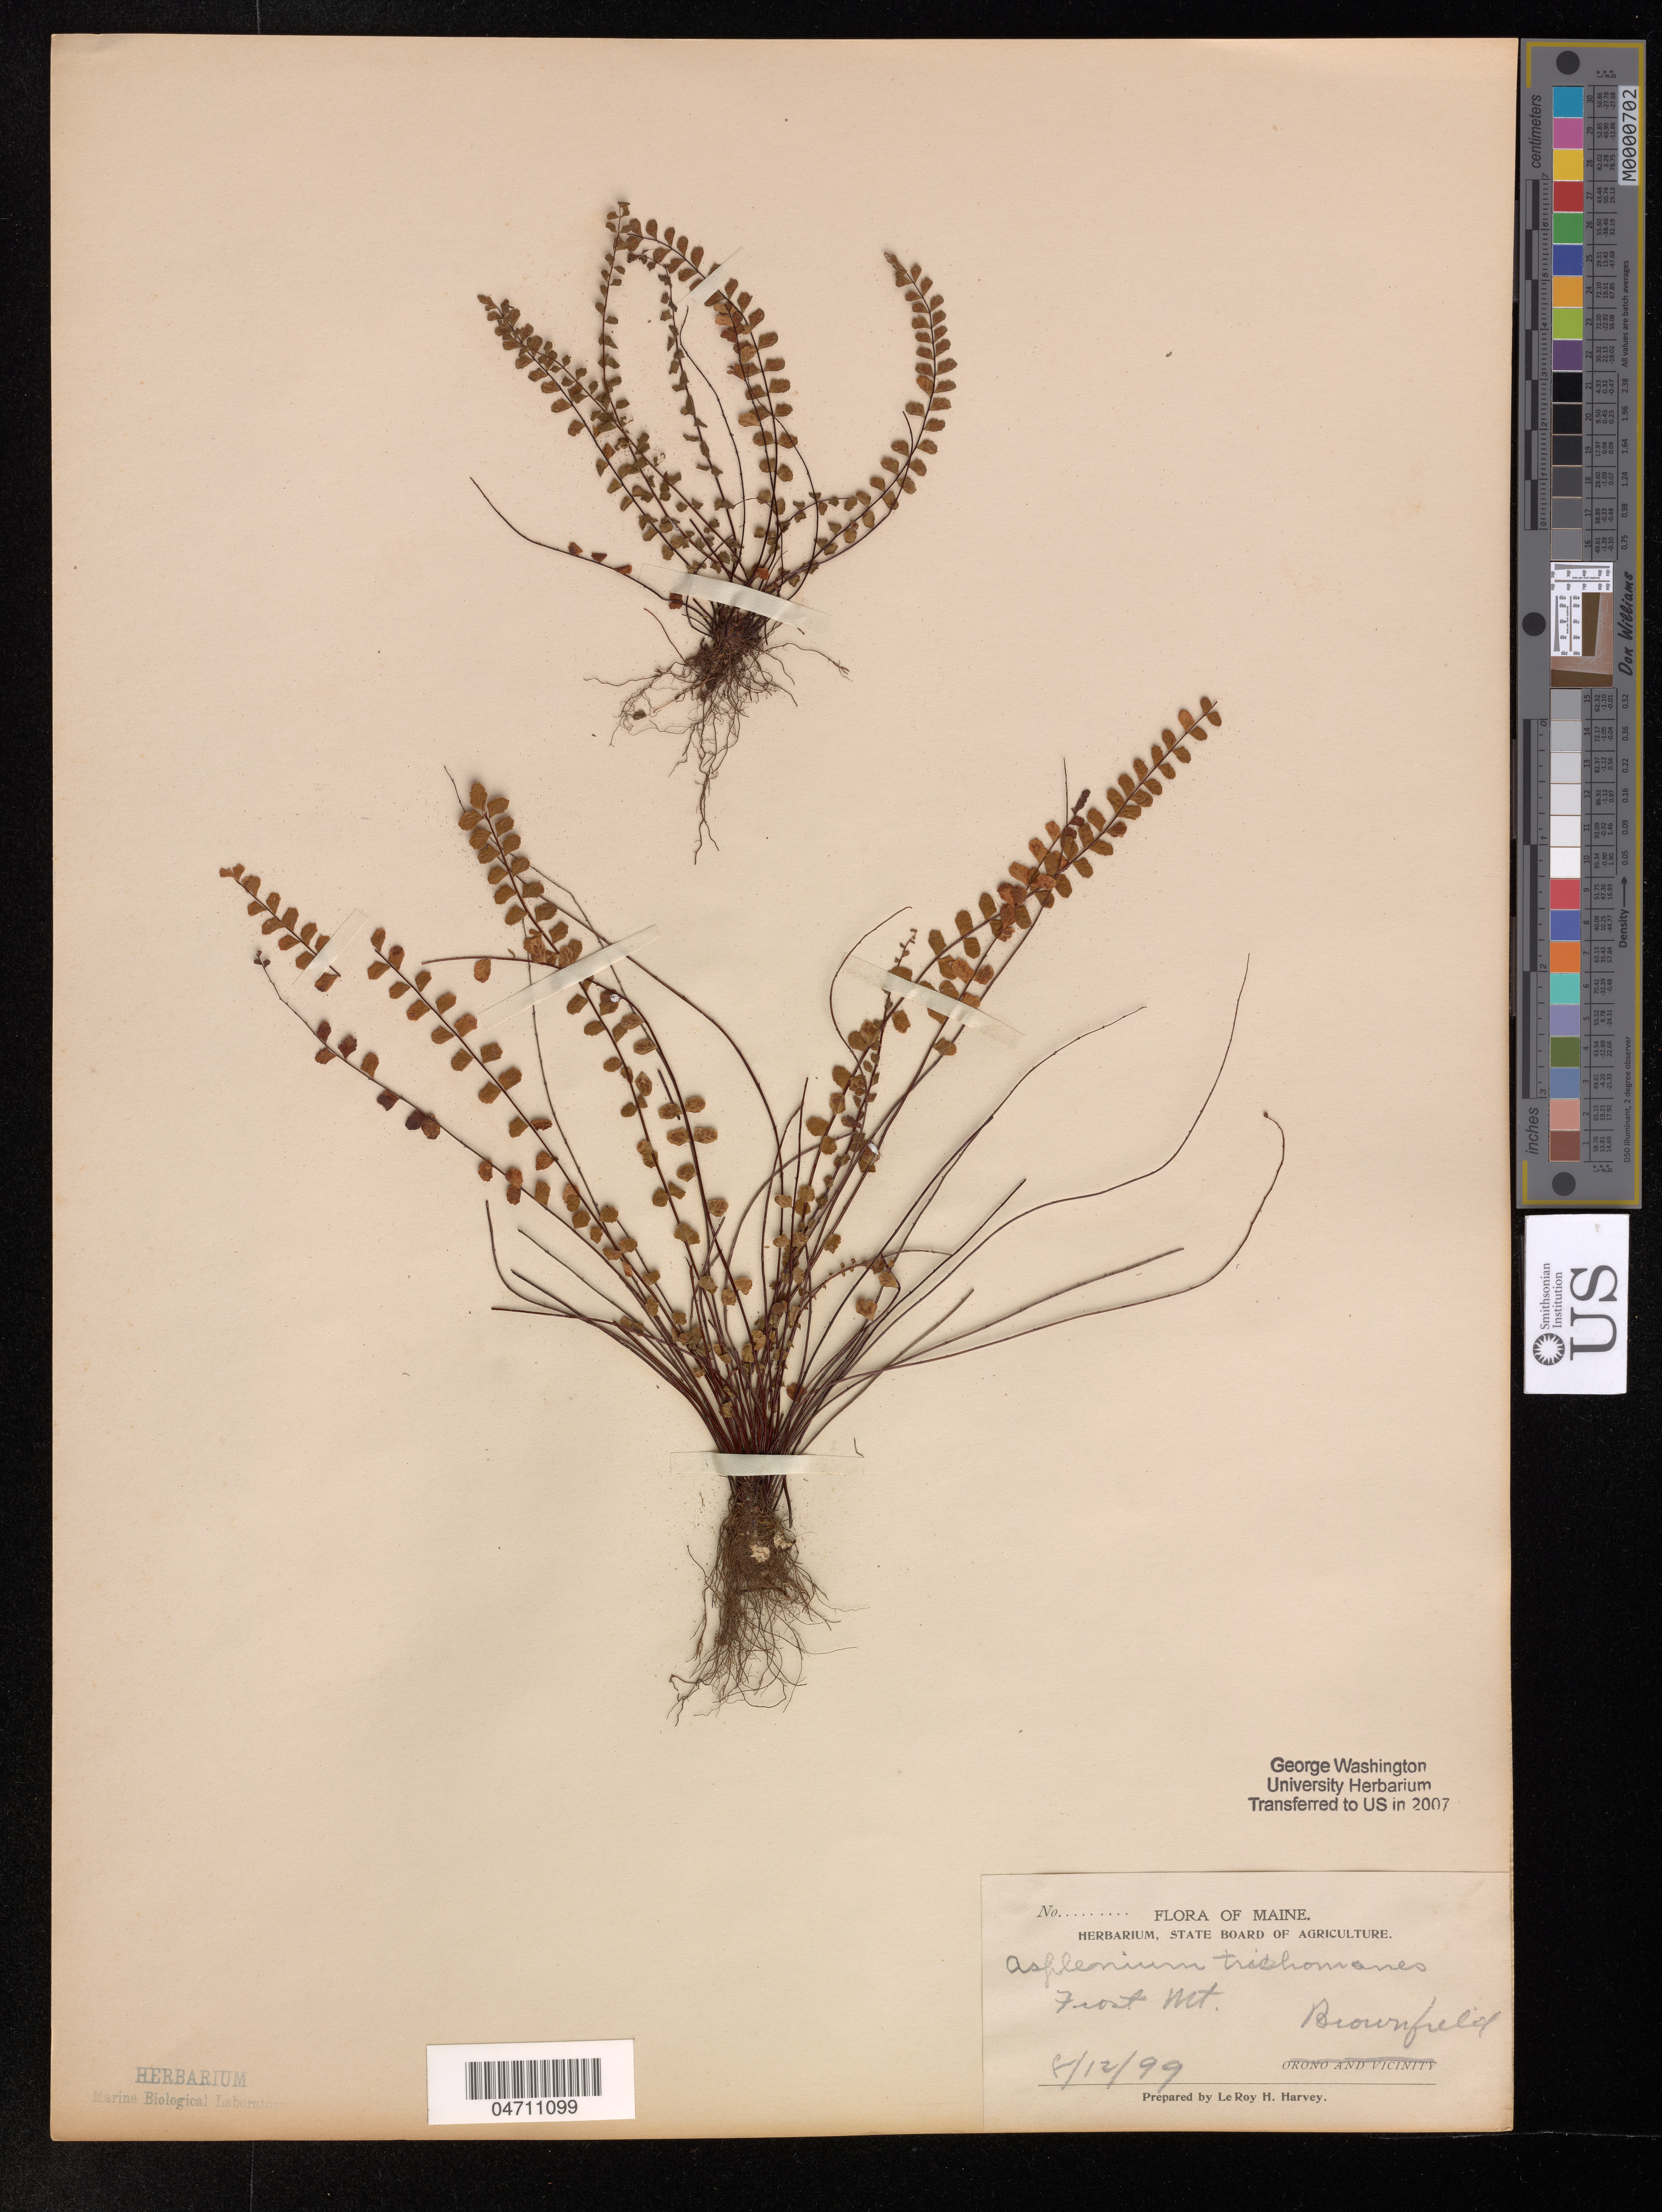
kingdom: Plantae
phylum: Tracheophyta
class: Polypodiopsida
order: Polypodiales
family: Aspleniaceae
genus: Asplenium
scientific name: Asplenium trichomanes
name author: L.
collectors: L. H. Harvey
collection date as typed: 8 12 99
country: United States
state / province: Maine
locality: Frost Mt. Brownfield.